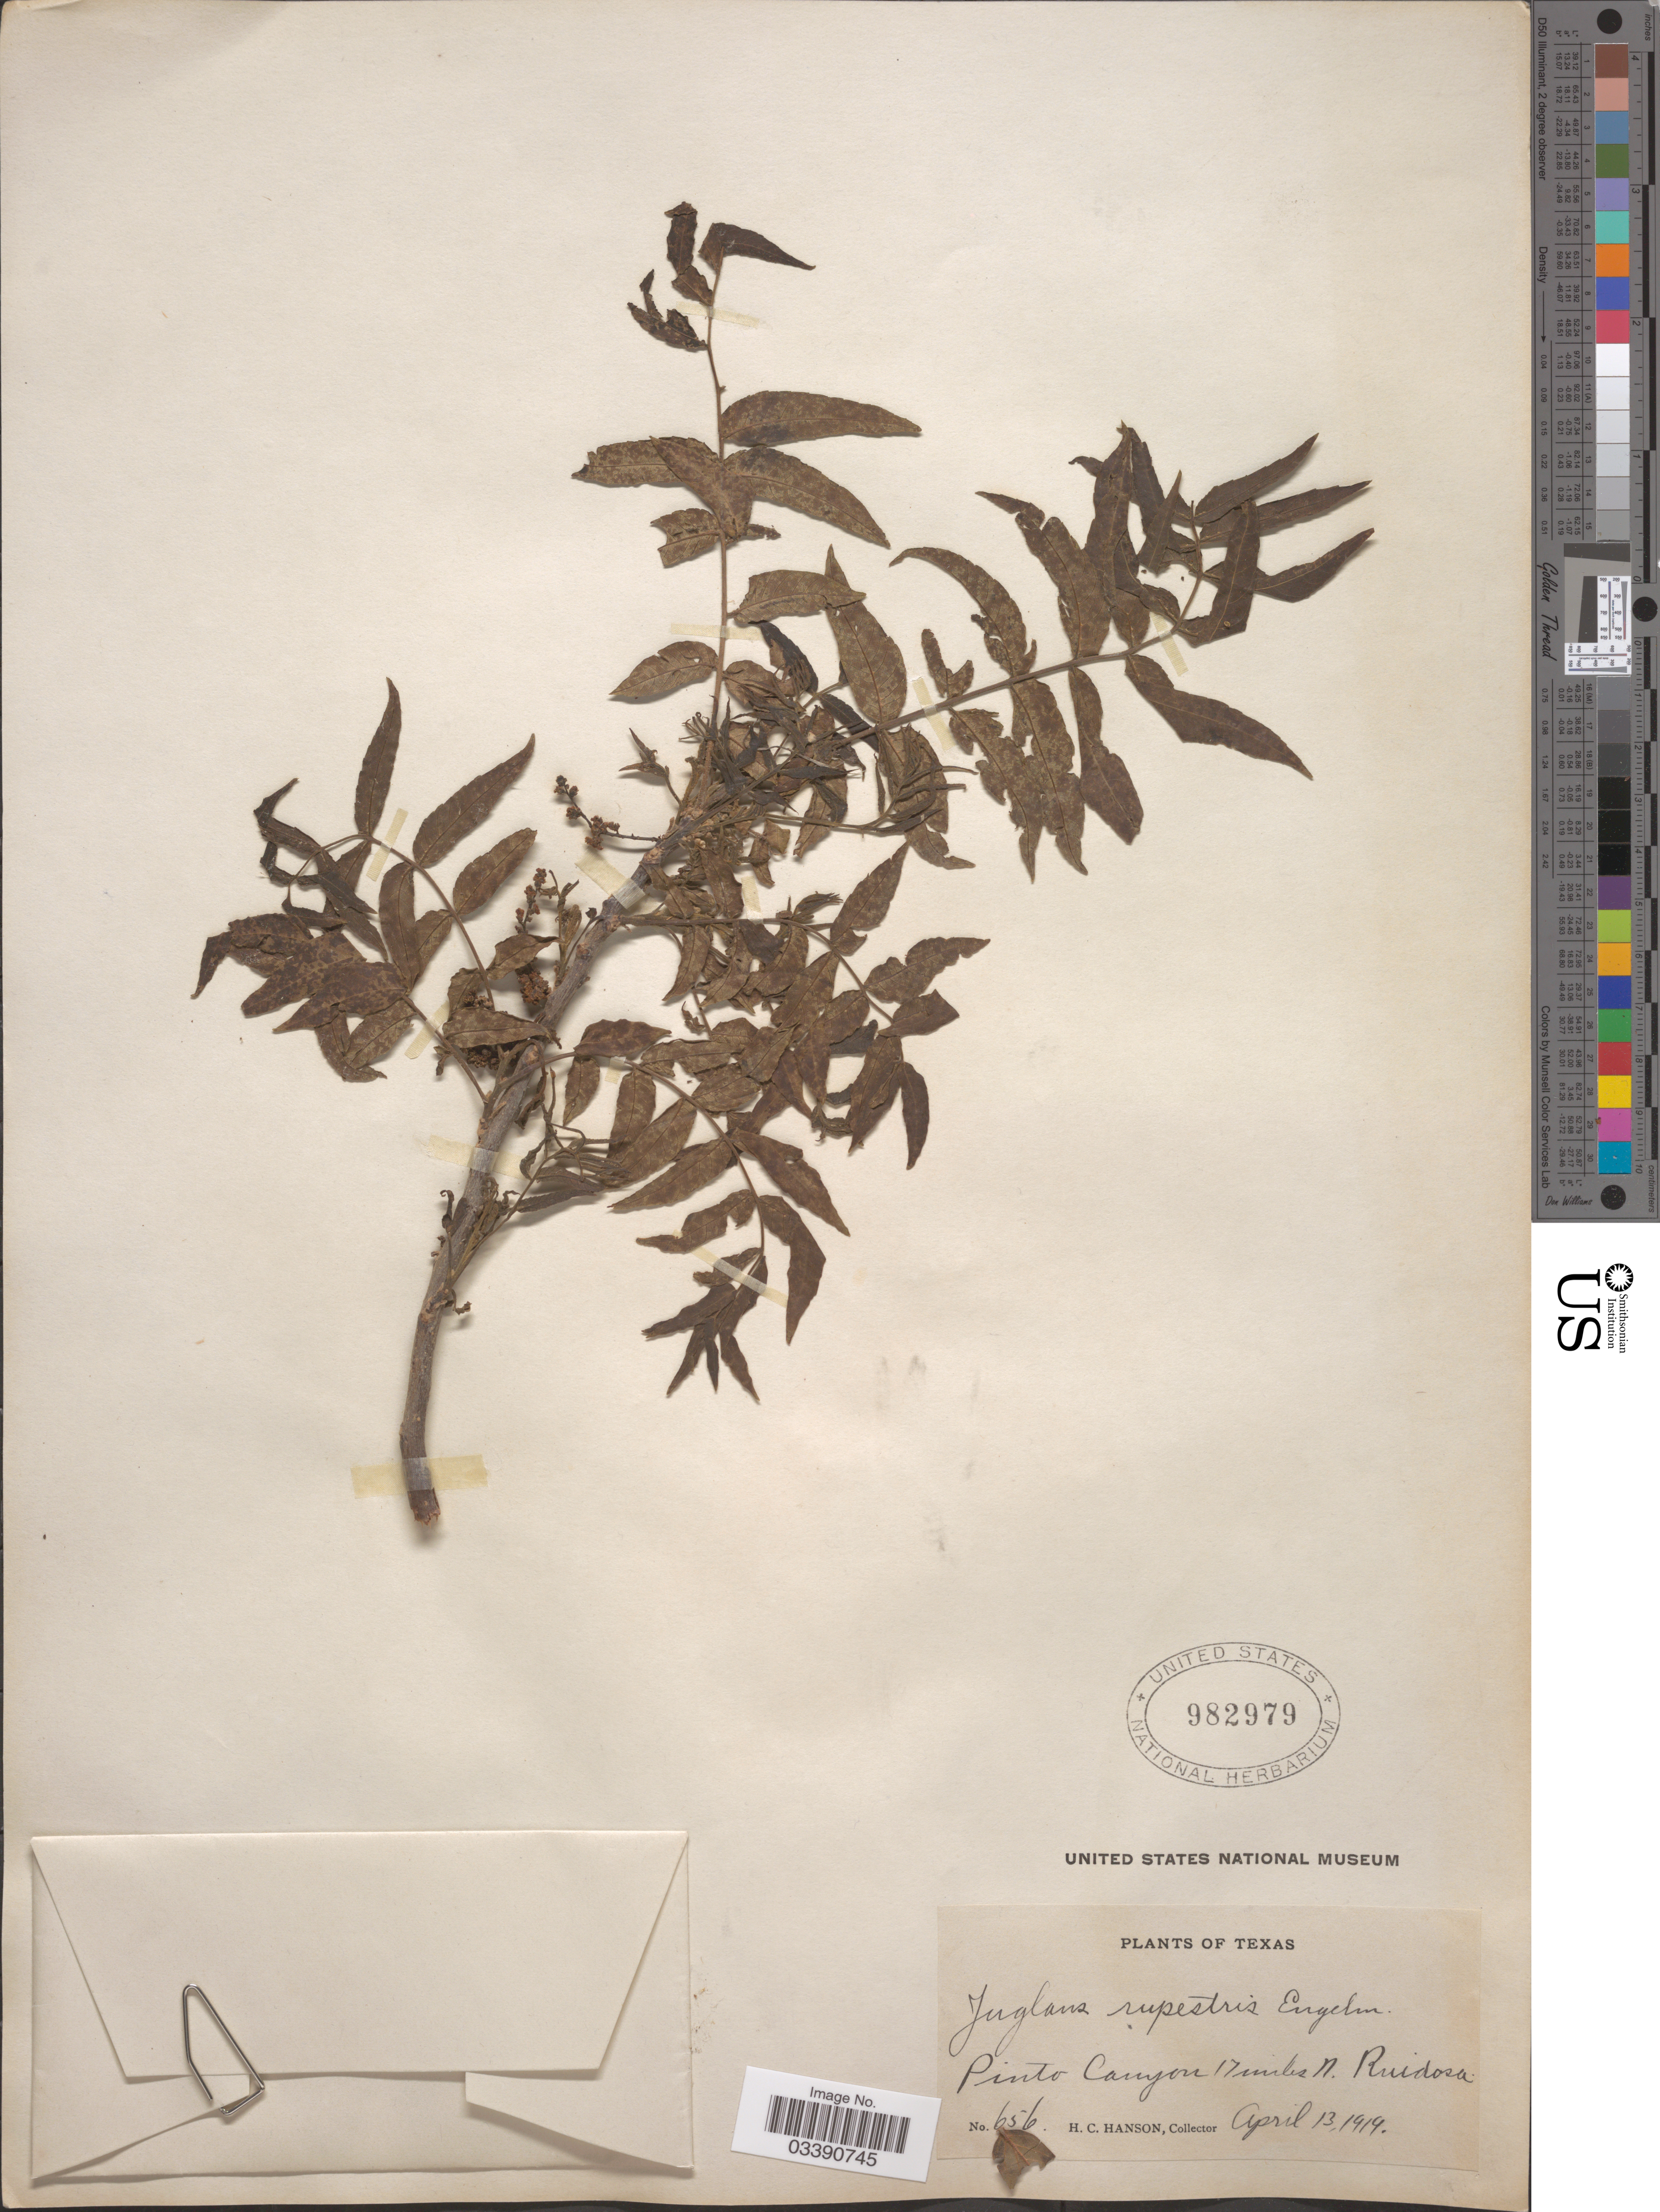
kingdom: Plantae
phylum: Tracheophyta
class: Magnoliopsida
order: Fagales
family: Juglandaceae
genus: Juglans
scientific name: Juglans microcarpa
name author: Berland. in Berland. & Chovell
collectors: H. Hanson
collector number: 656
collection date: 1919-04-13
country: United States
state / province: Texas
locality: Pinto Canyon 17 miles N. Ruidosa.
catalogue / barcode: US 982979